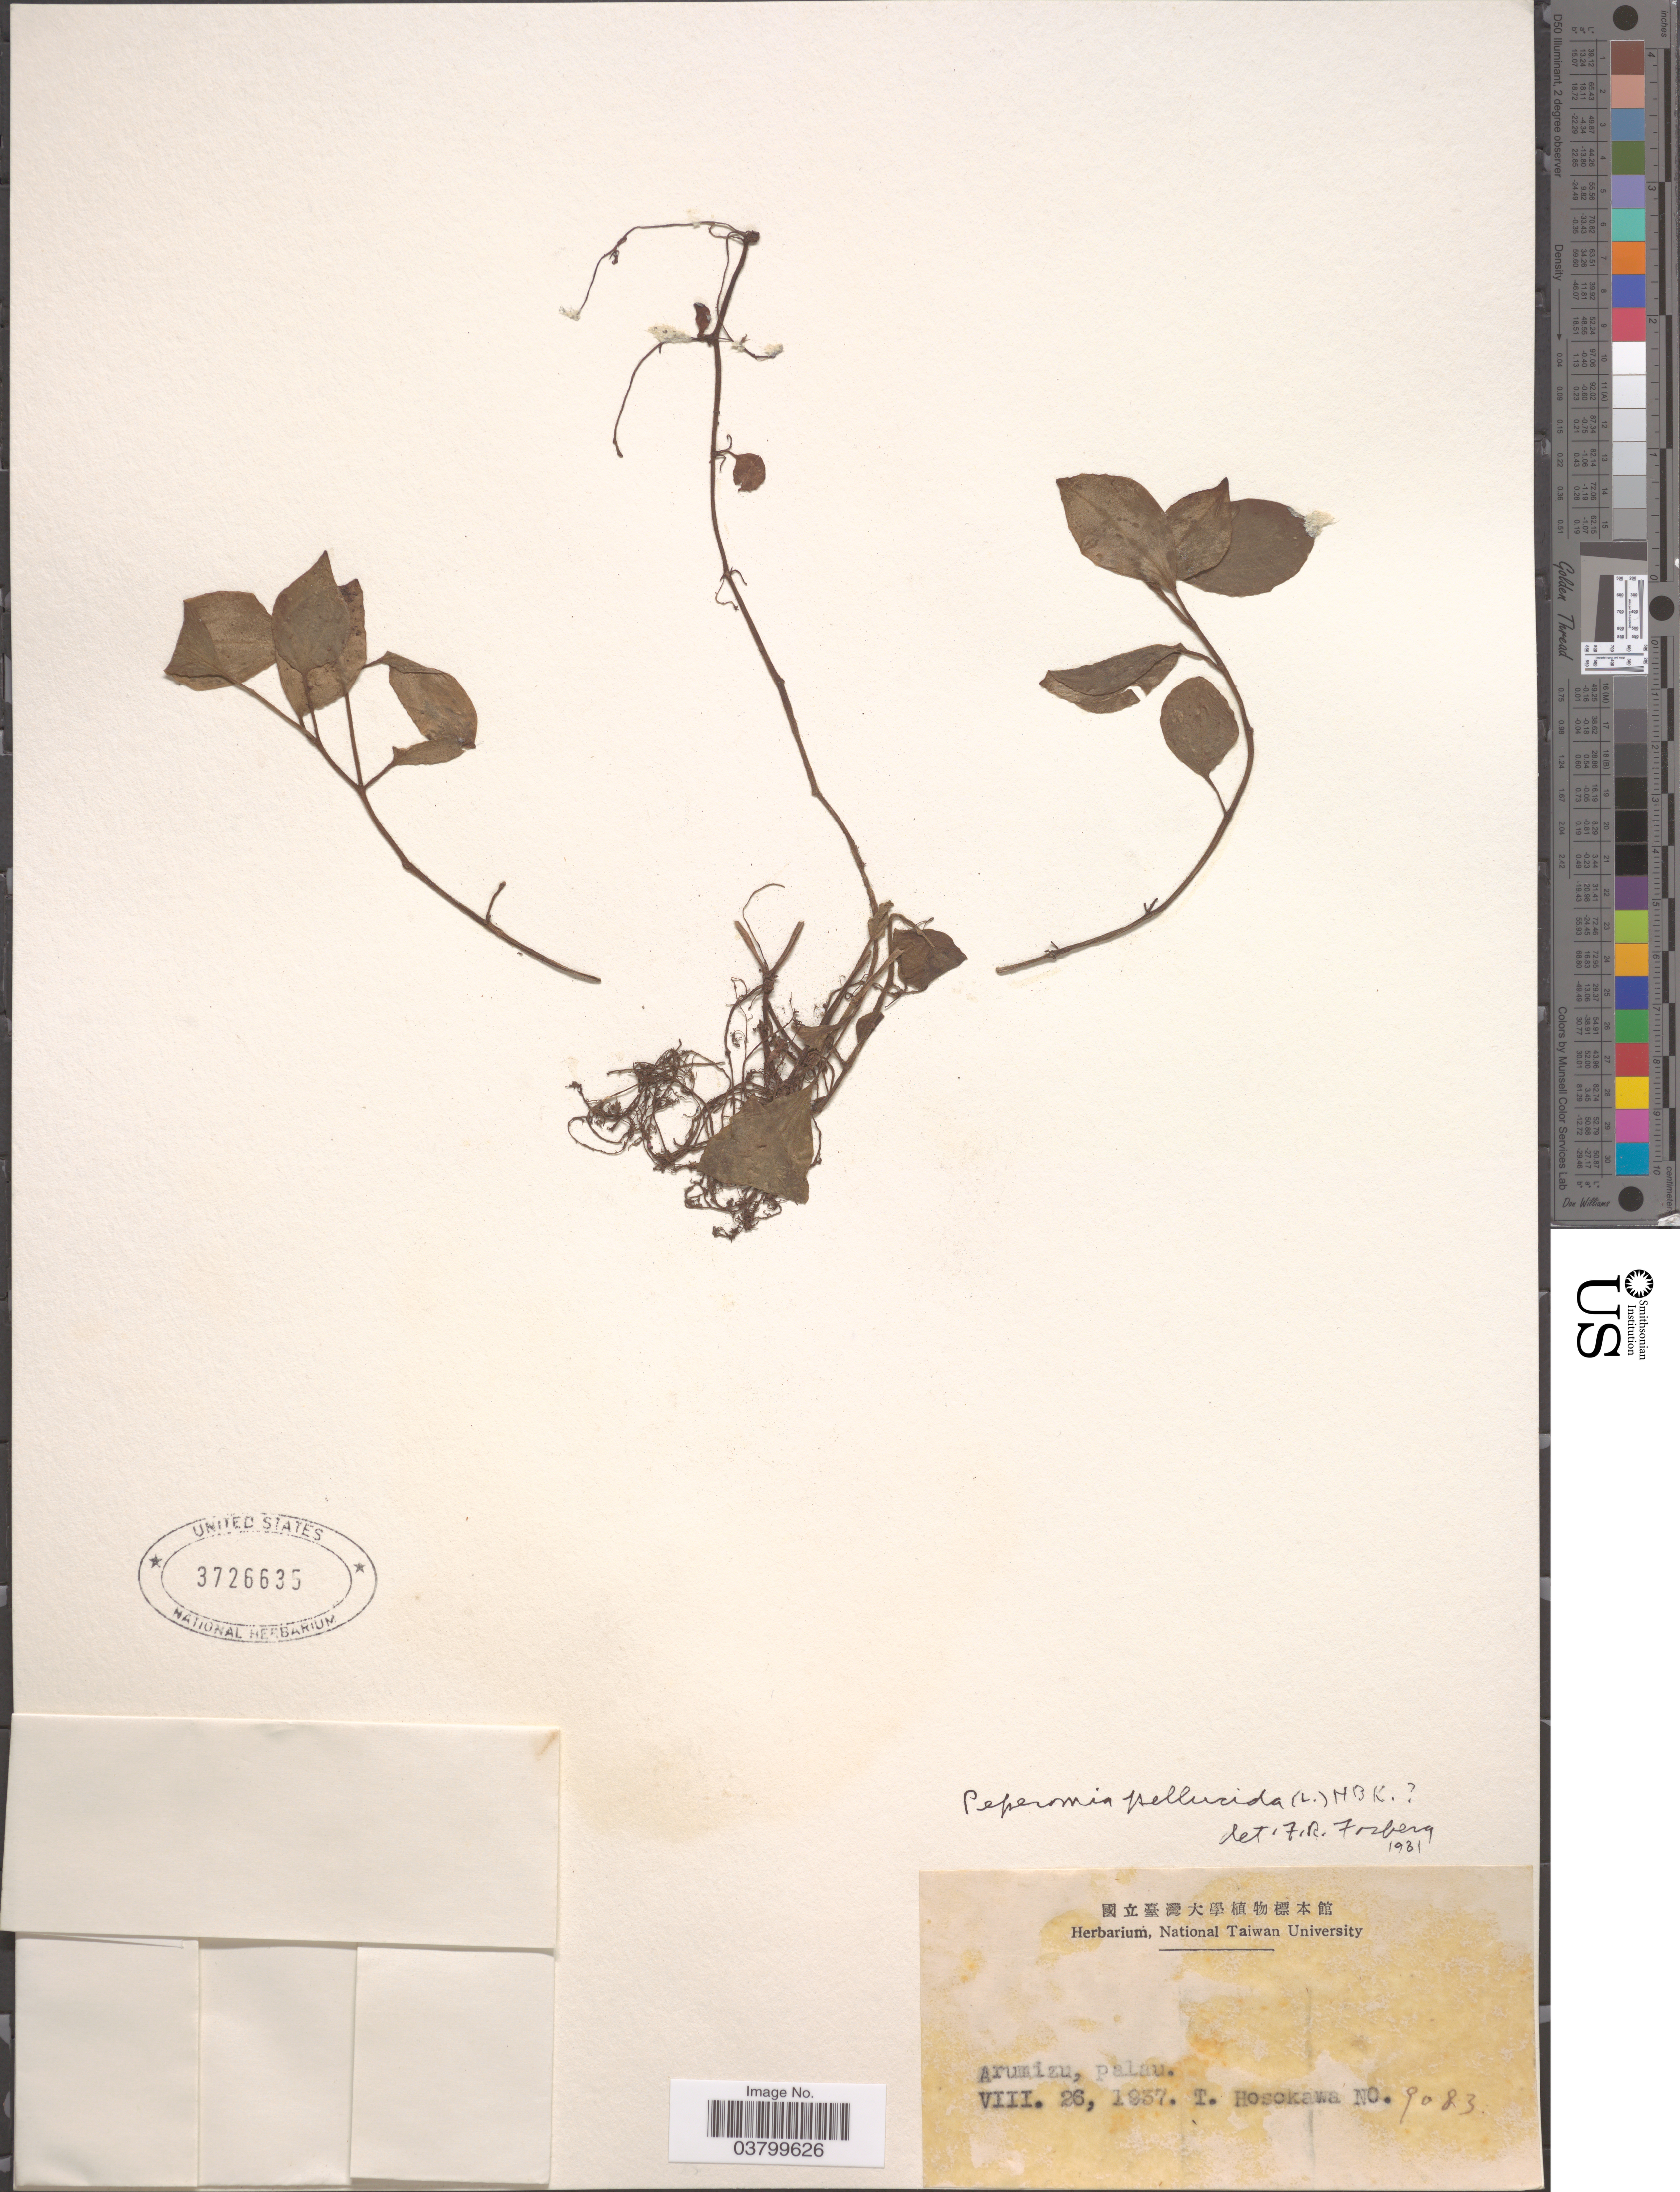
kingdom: Plantae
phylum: Tracheophyta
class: Magnoliopsida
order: Piperales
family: Piperaceae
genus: Peperomia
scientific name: Peperomia pellucida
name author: (L.) Kunth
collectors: T. Hosokawa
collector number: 9083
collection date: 1937-08-26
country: Palau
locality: Arumizu, palau.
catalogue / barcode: US 3726635